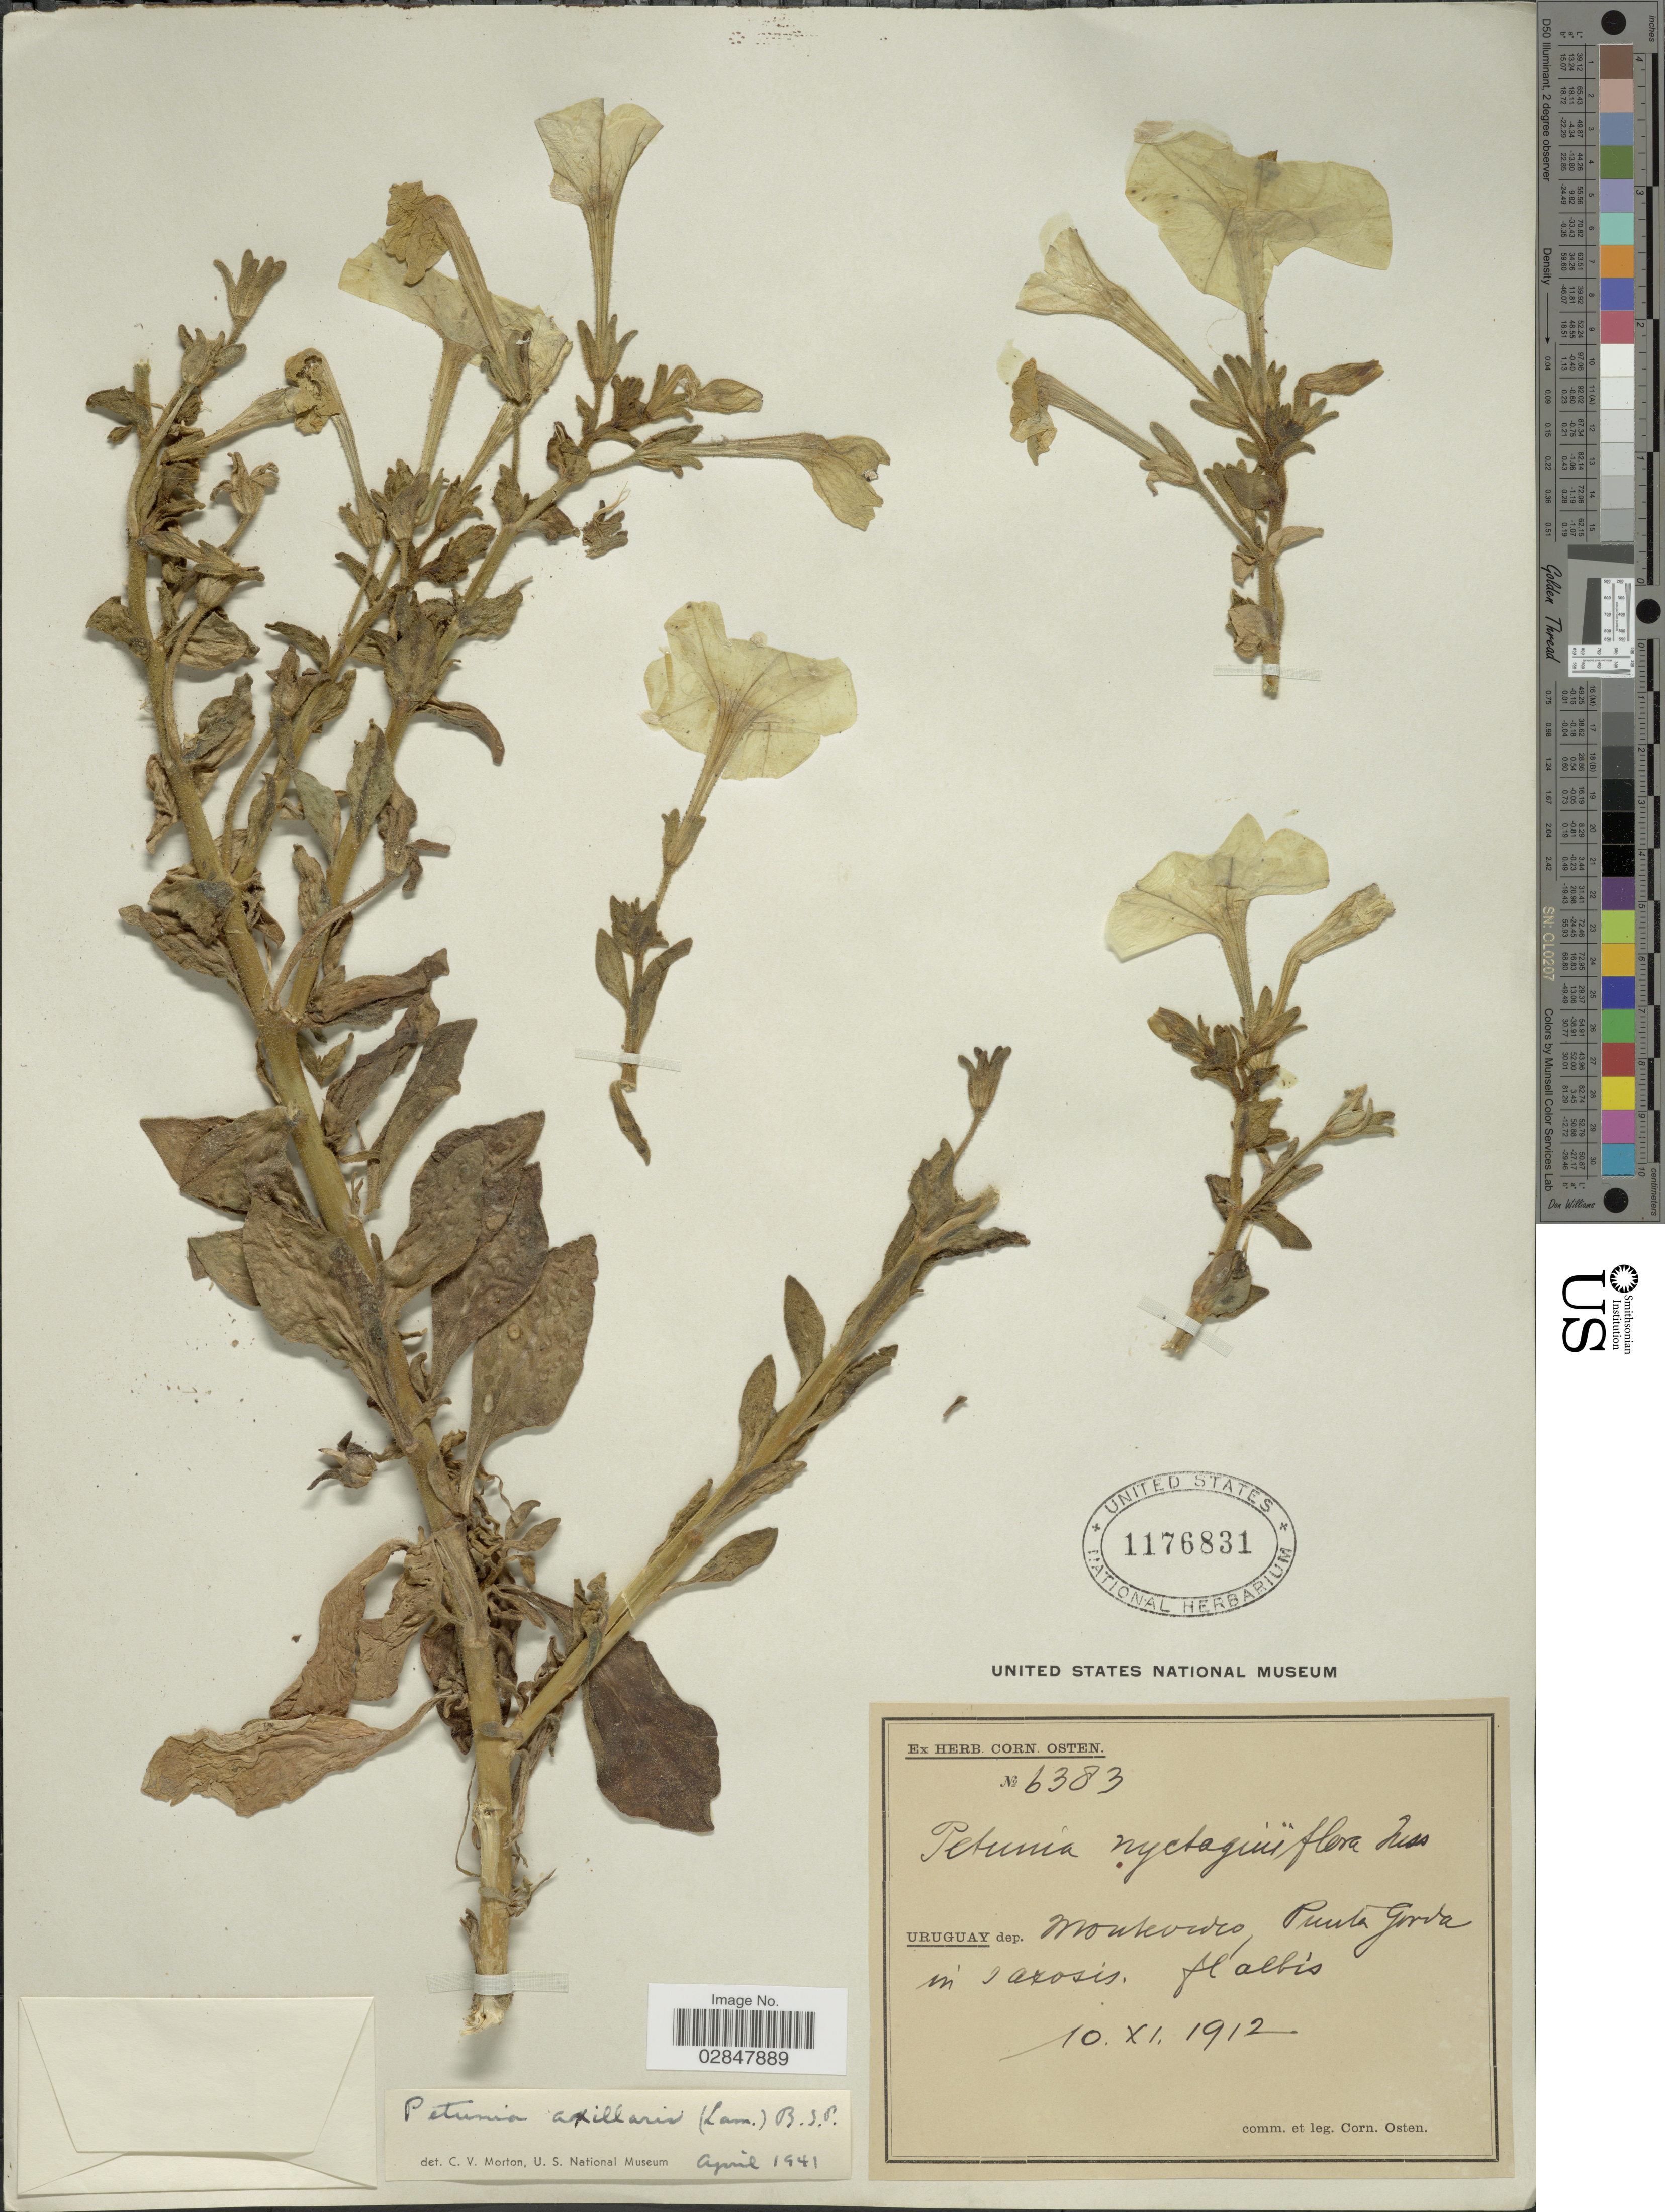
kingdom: Plantae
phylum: Tracheophyta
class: Magnoliopsida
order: Solanales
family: Solanaceae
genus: Petunia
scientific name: Petunia axillaris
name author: (Lam.) Britton, Stearns & Poggenb.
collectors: C. Osten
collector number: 6383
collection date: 1912-11-10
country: Uruguay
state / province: Montevideo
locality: Dep. Montevideo, Punta Gorda in saxosis.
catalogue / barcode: US 1176831